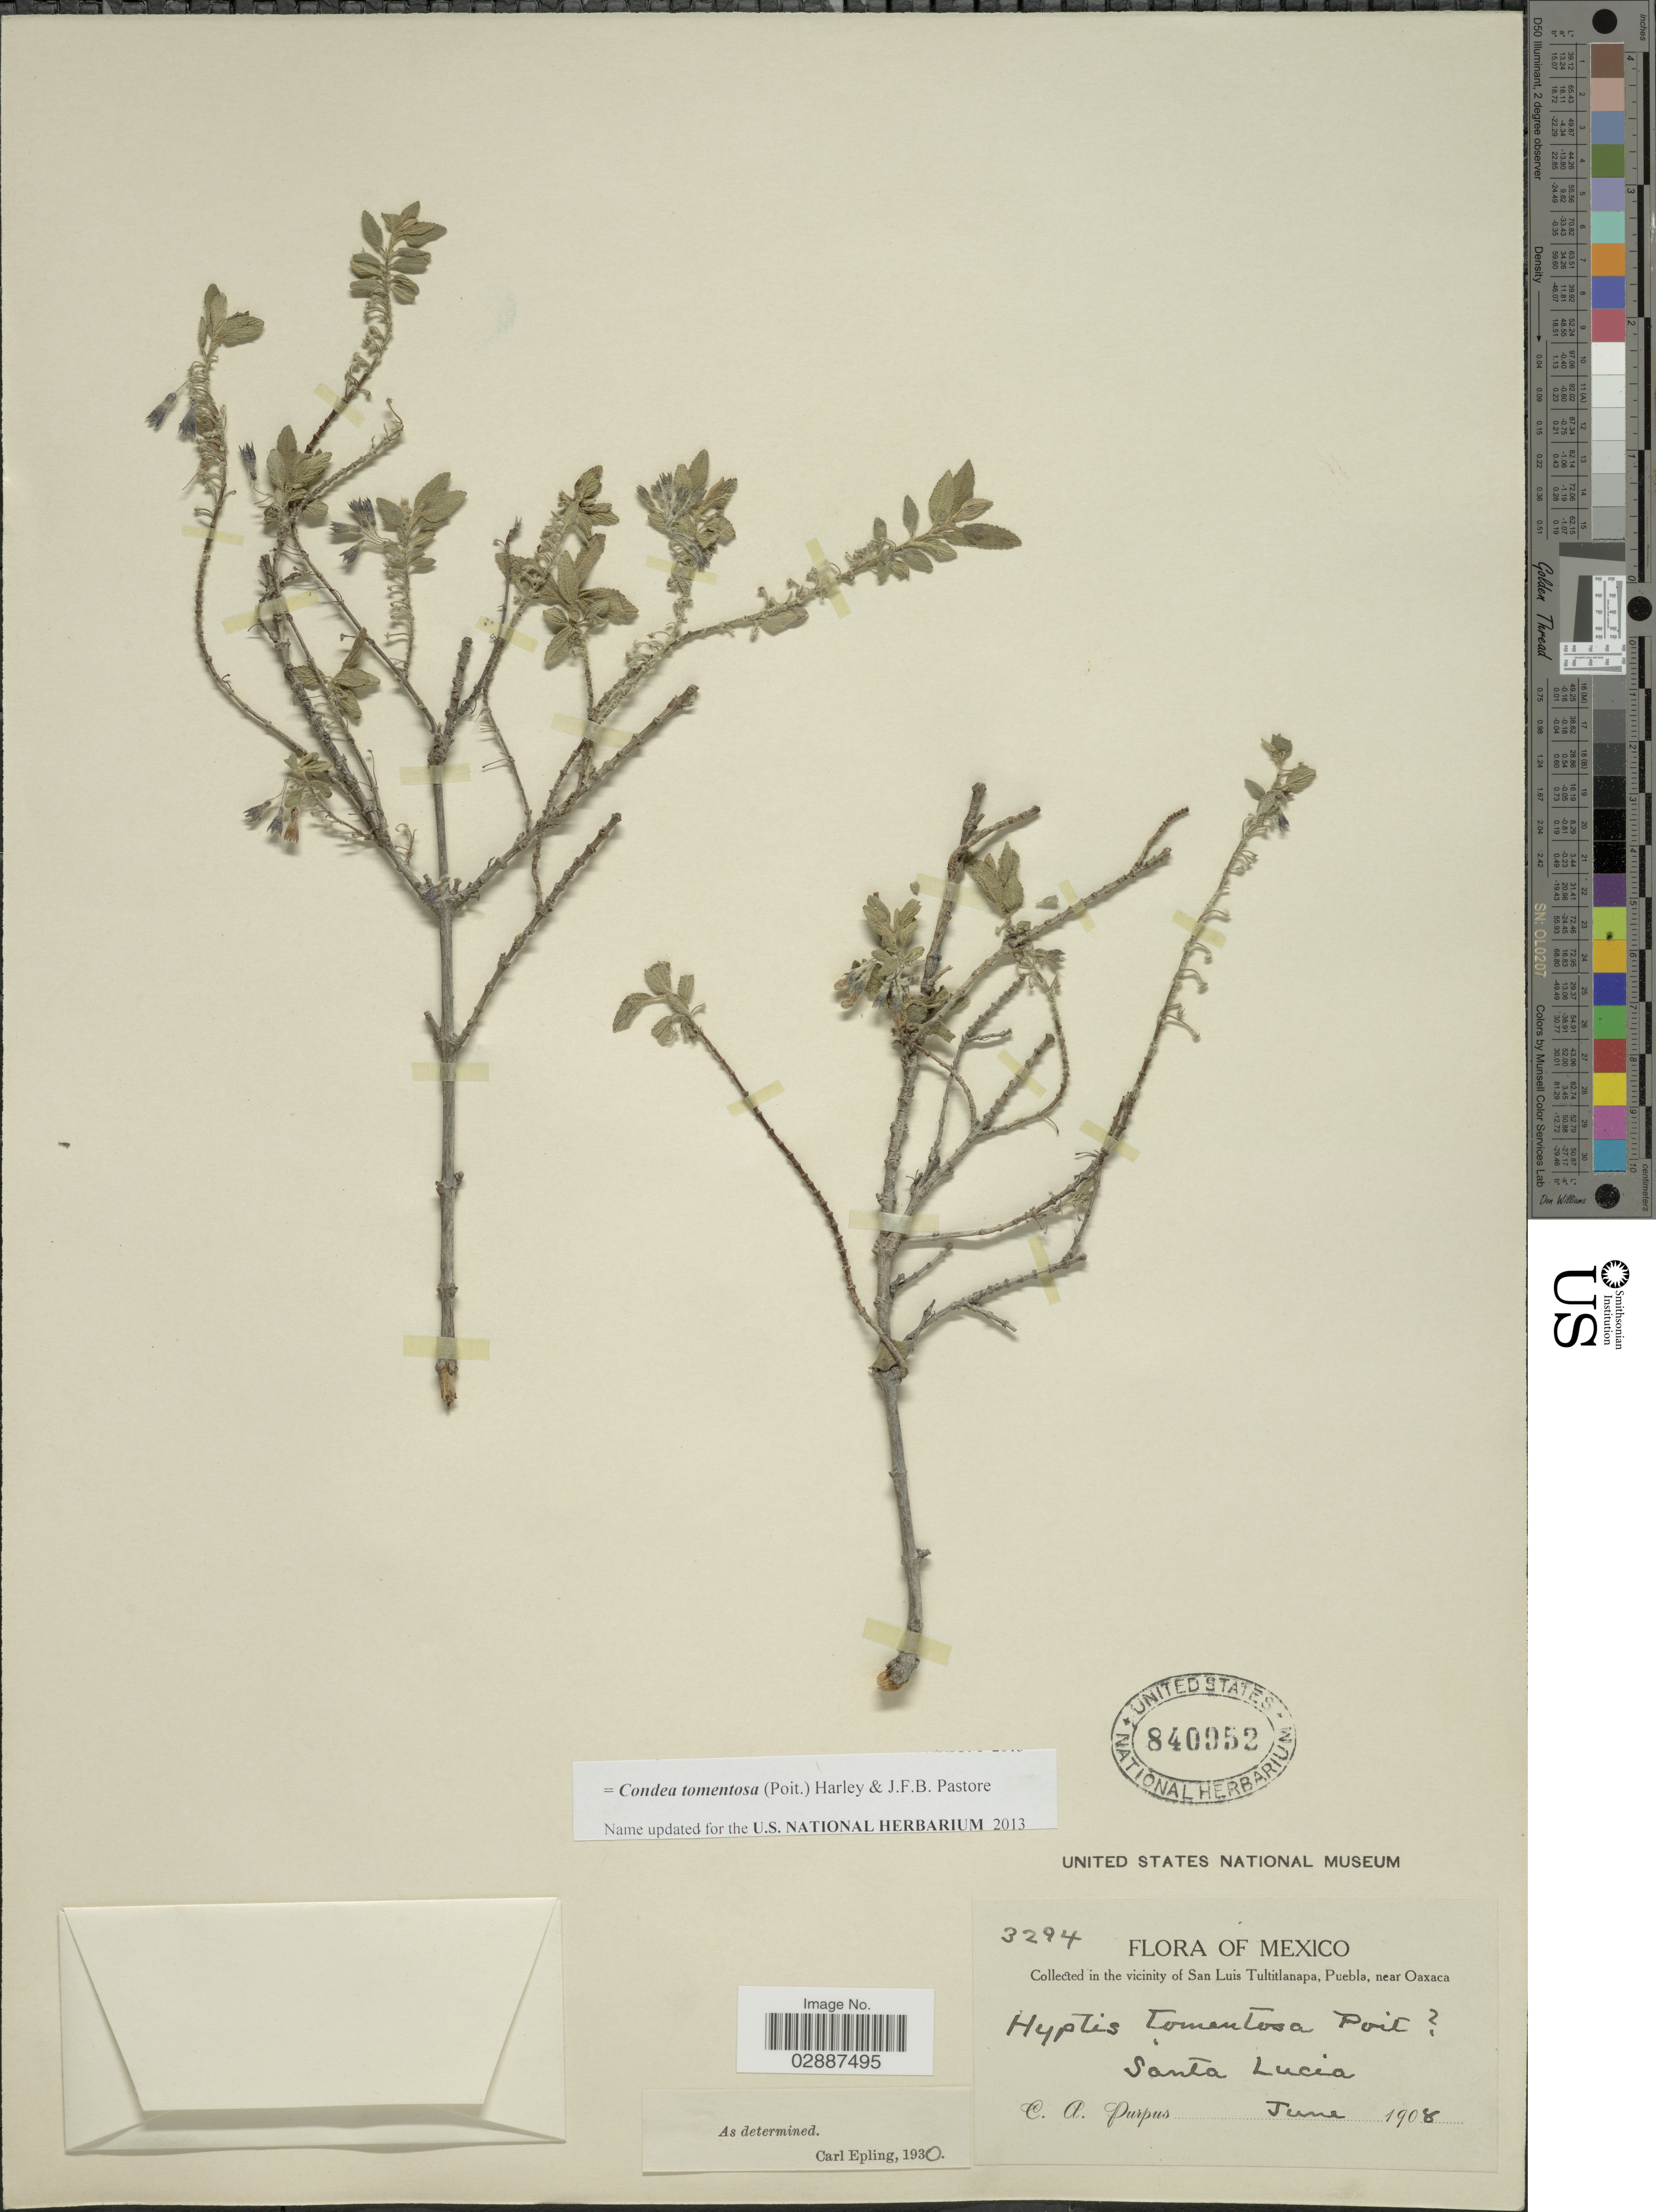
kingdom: Plantae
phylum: Tracheophyta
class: Magnoliopsida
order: Lamiales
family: Lamiaceae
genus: Condea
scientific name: Condea tomentosa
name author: (Poit.) Harley & J.F.B. Pastore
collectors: C. A. Purpus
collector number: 3294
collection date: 1908-06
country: Mexico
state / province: Puebla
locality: In the vicinity of San Luis Tultitlanapa, Puebla, near Oaxaca. Santa Lucia.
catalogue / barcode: US 840952